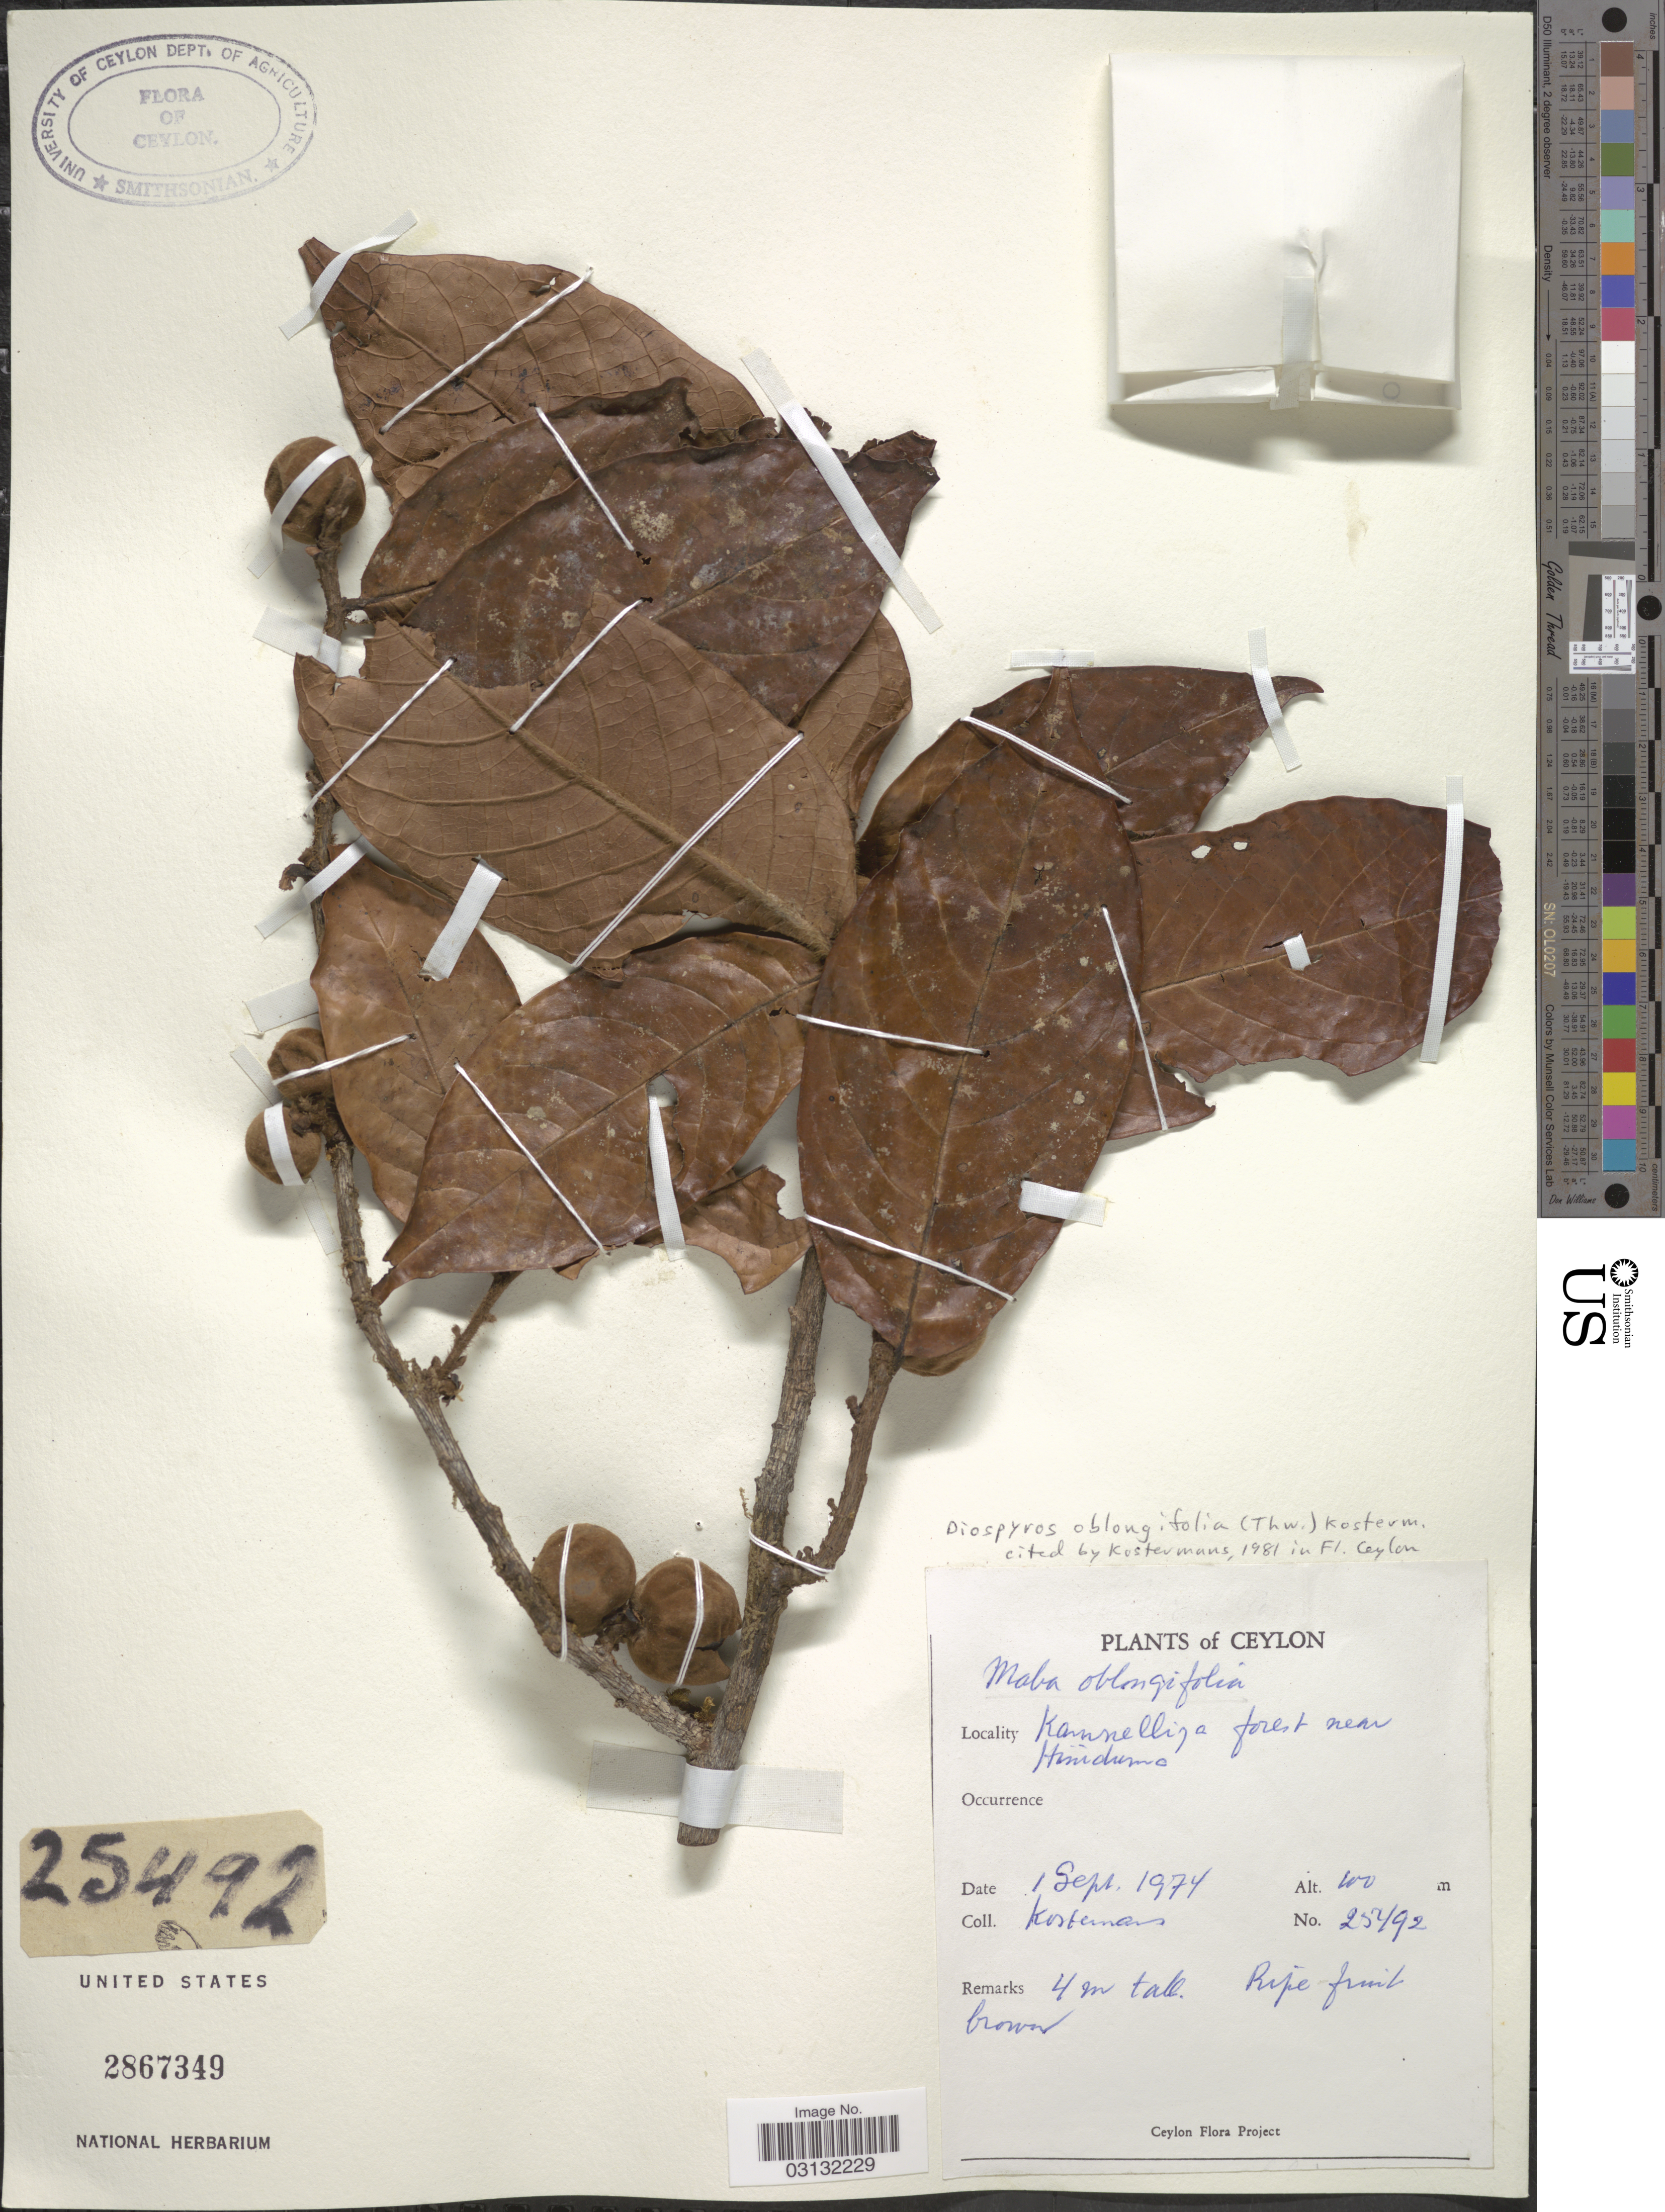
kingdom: Plantae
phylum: Tracheophyta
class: Magnoliopsida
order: Ericales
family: Ebenaceae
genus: Diospyros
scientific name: Diospyros oblongifolia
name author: (Thwaites) Kosterm.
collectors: Kostermans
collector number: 25492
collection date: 1974-09-01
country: Sri Lanka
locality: Ceylon. Kannelliya forest near Hiniduma.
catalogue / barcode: US 2867349